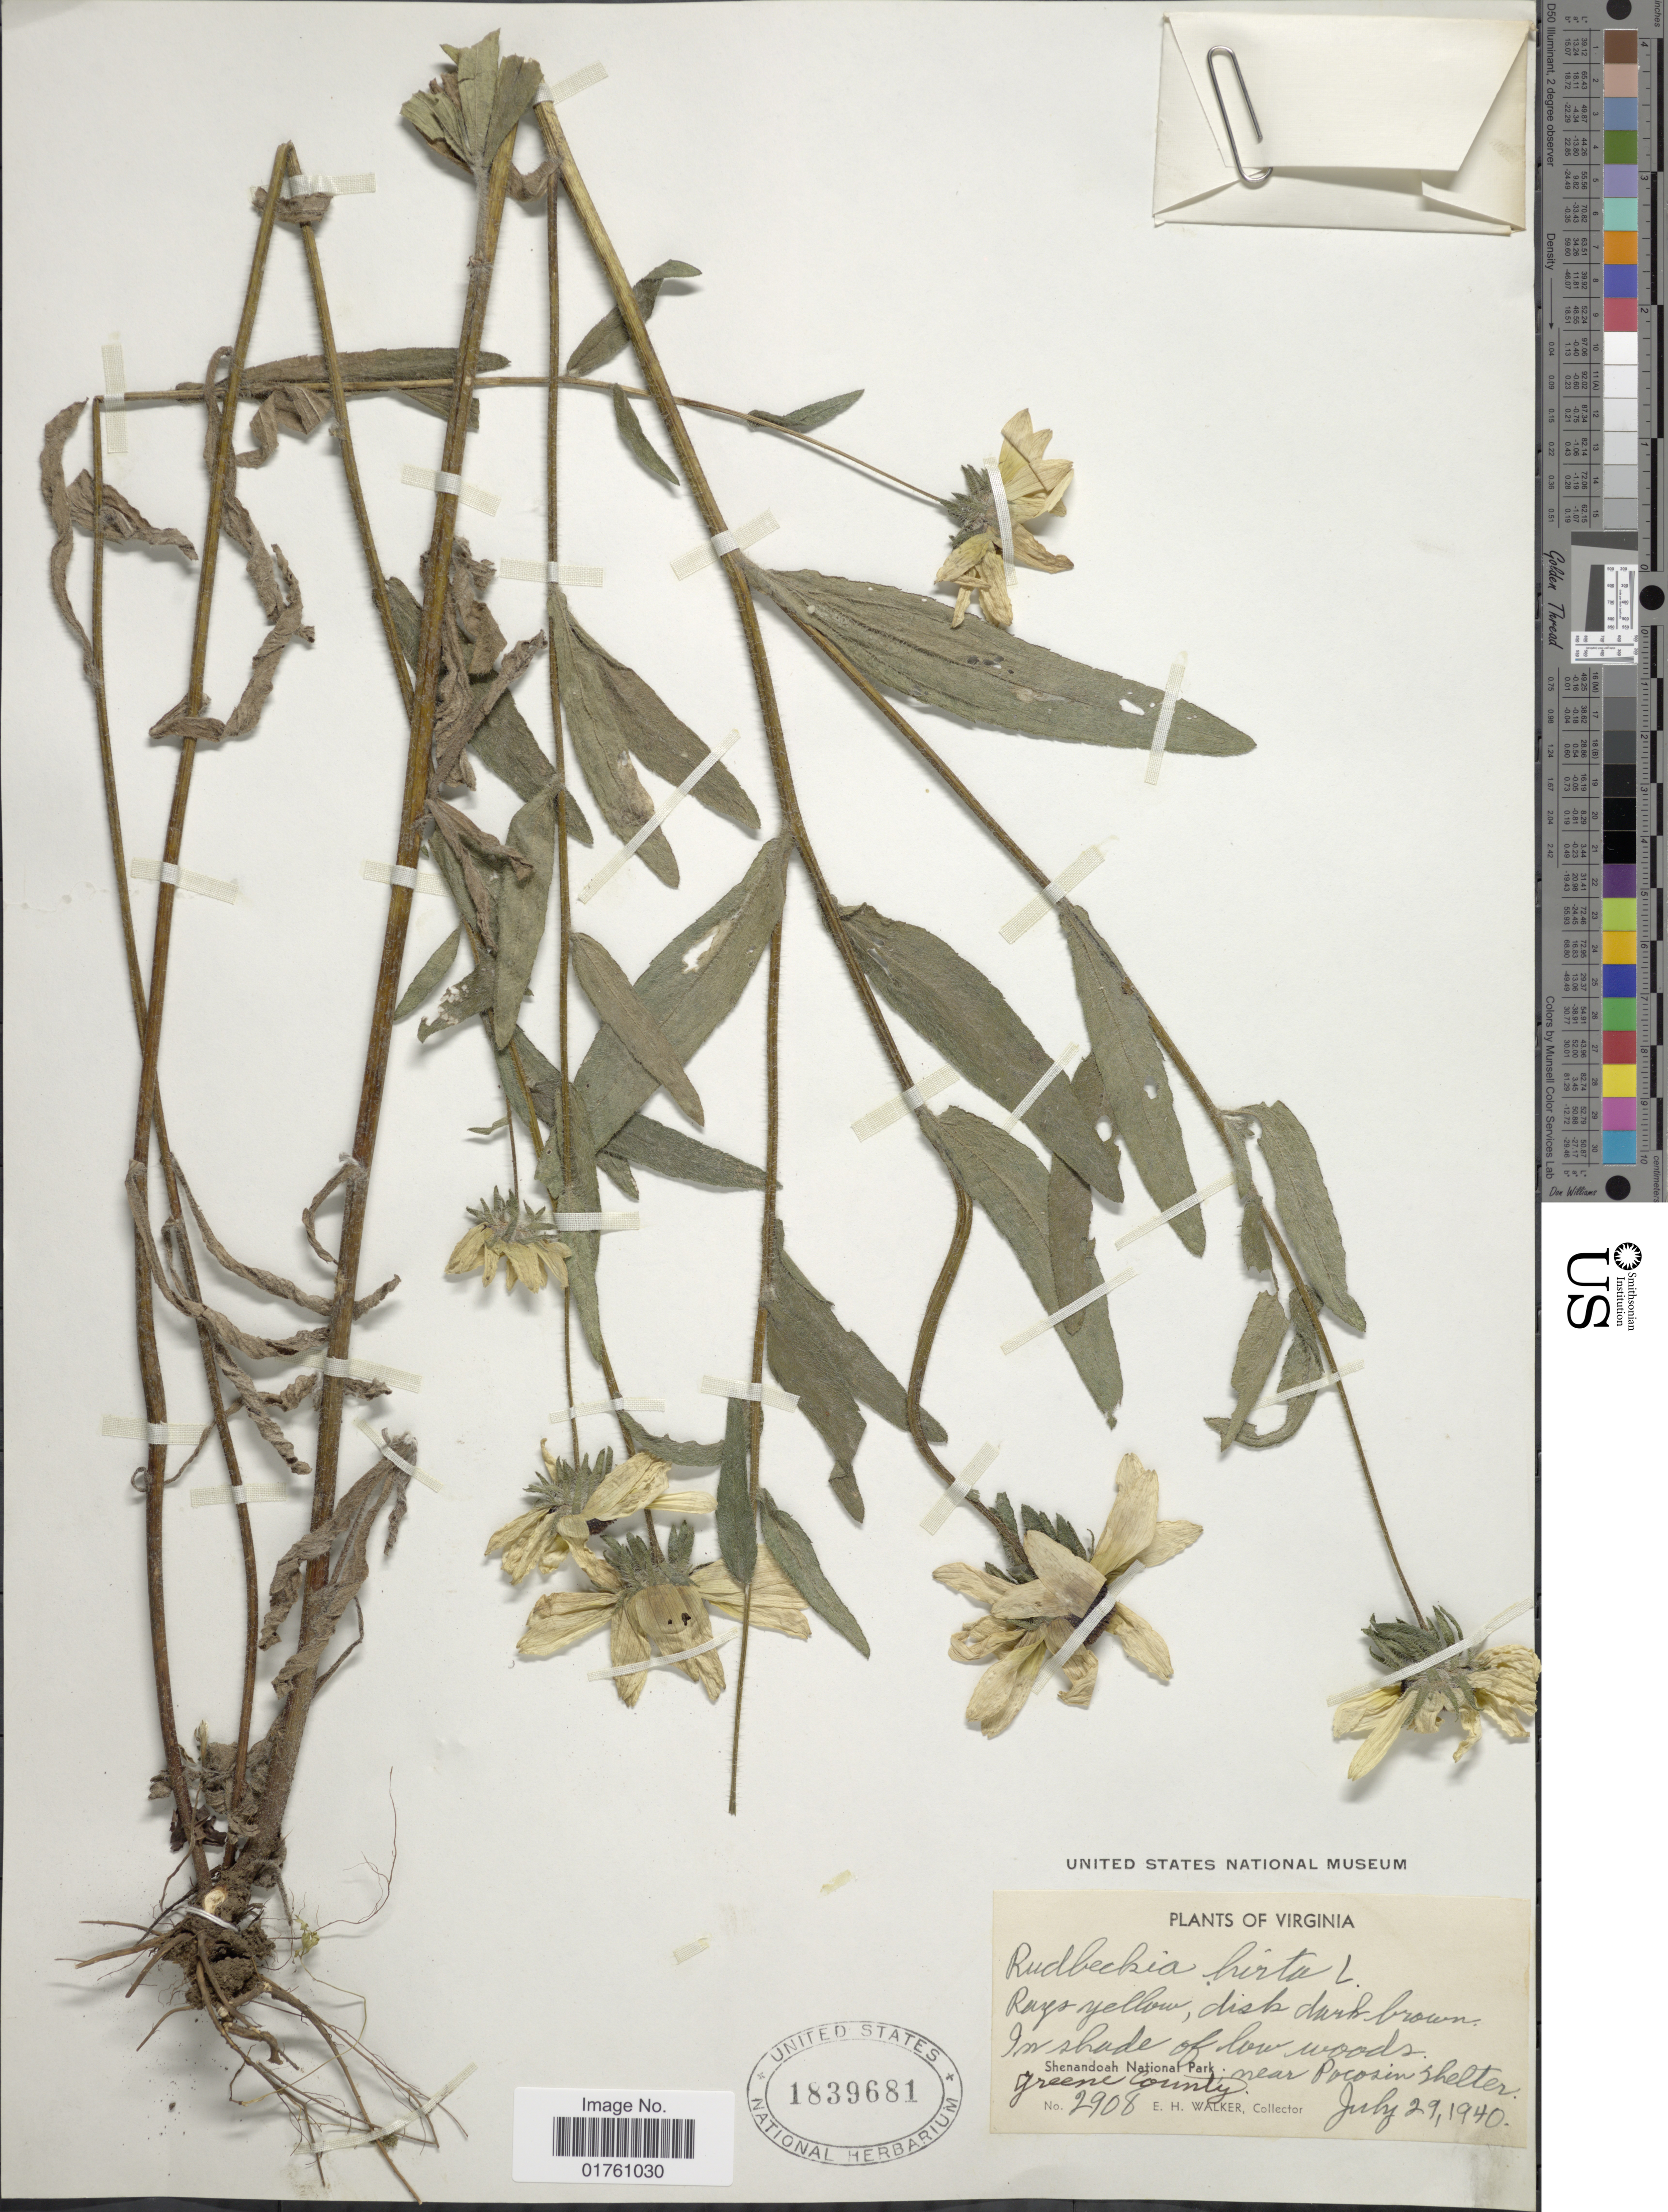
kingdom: Plantae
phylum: Tracheophyta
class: Magnoliopsida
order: Asterales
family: Asteraceae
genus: Rudbeckia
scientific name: Rudbeckia hirta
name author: L.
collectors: E. H. Walker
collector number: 2908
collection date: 1940-07-29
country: United States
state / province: Virginia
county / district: Greene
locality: In shade of low woods, Shenandoah National Park; near Pocosin shelter, Green County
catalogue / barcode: US 1839681